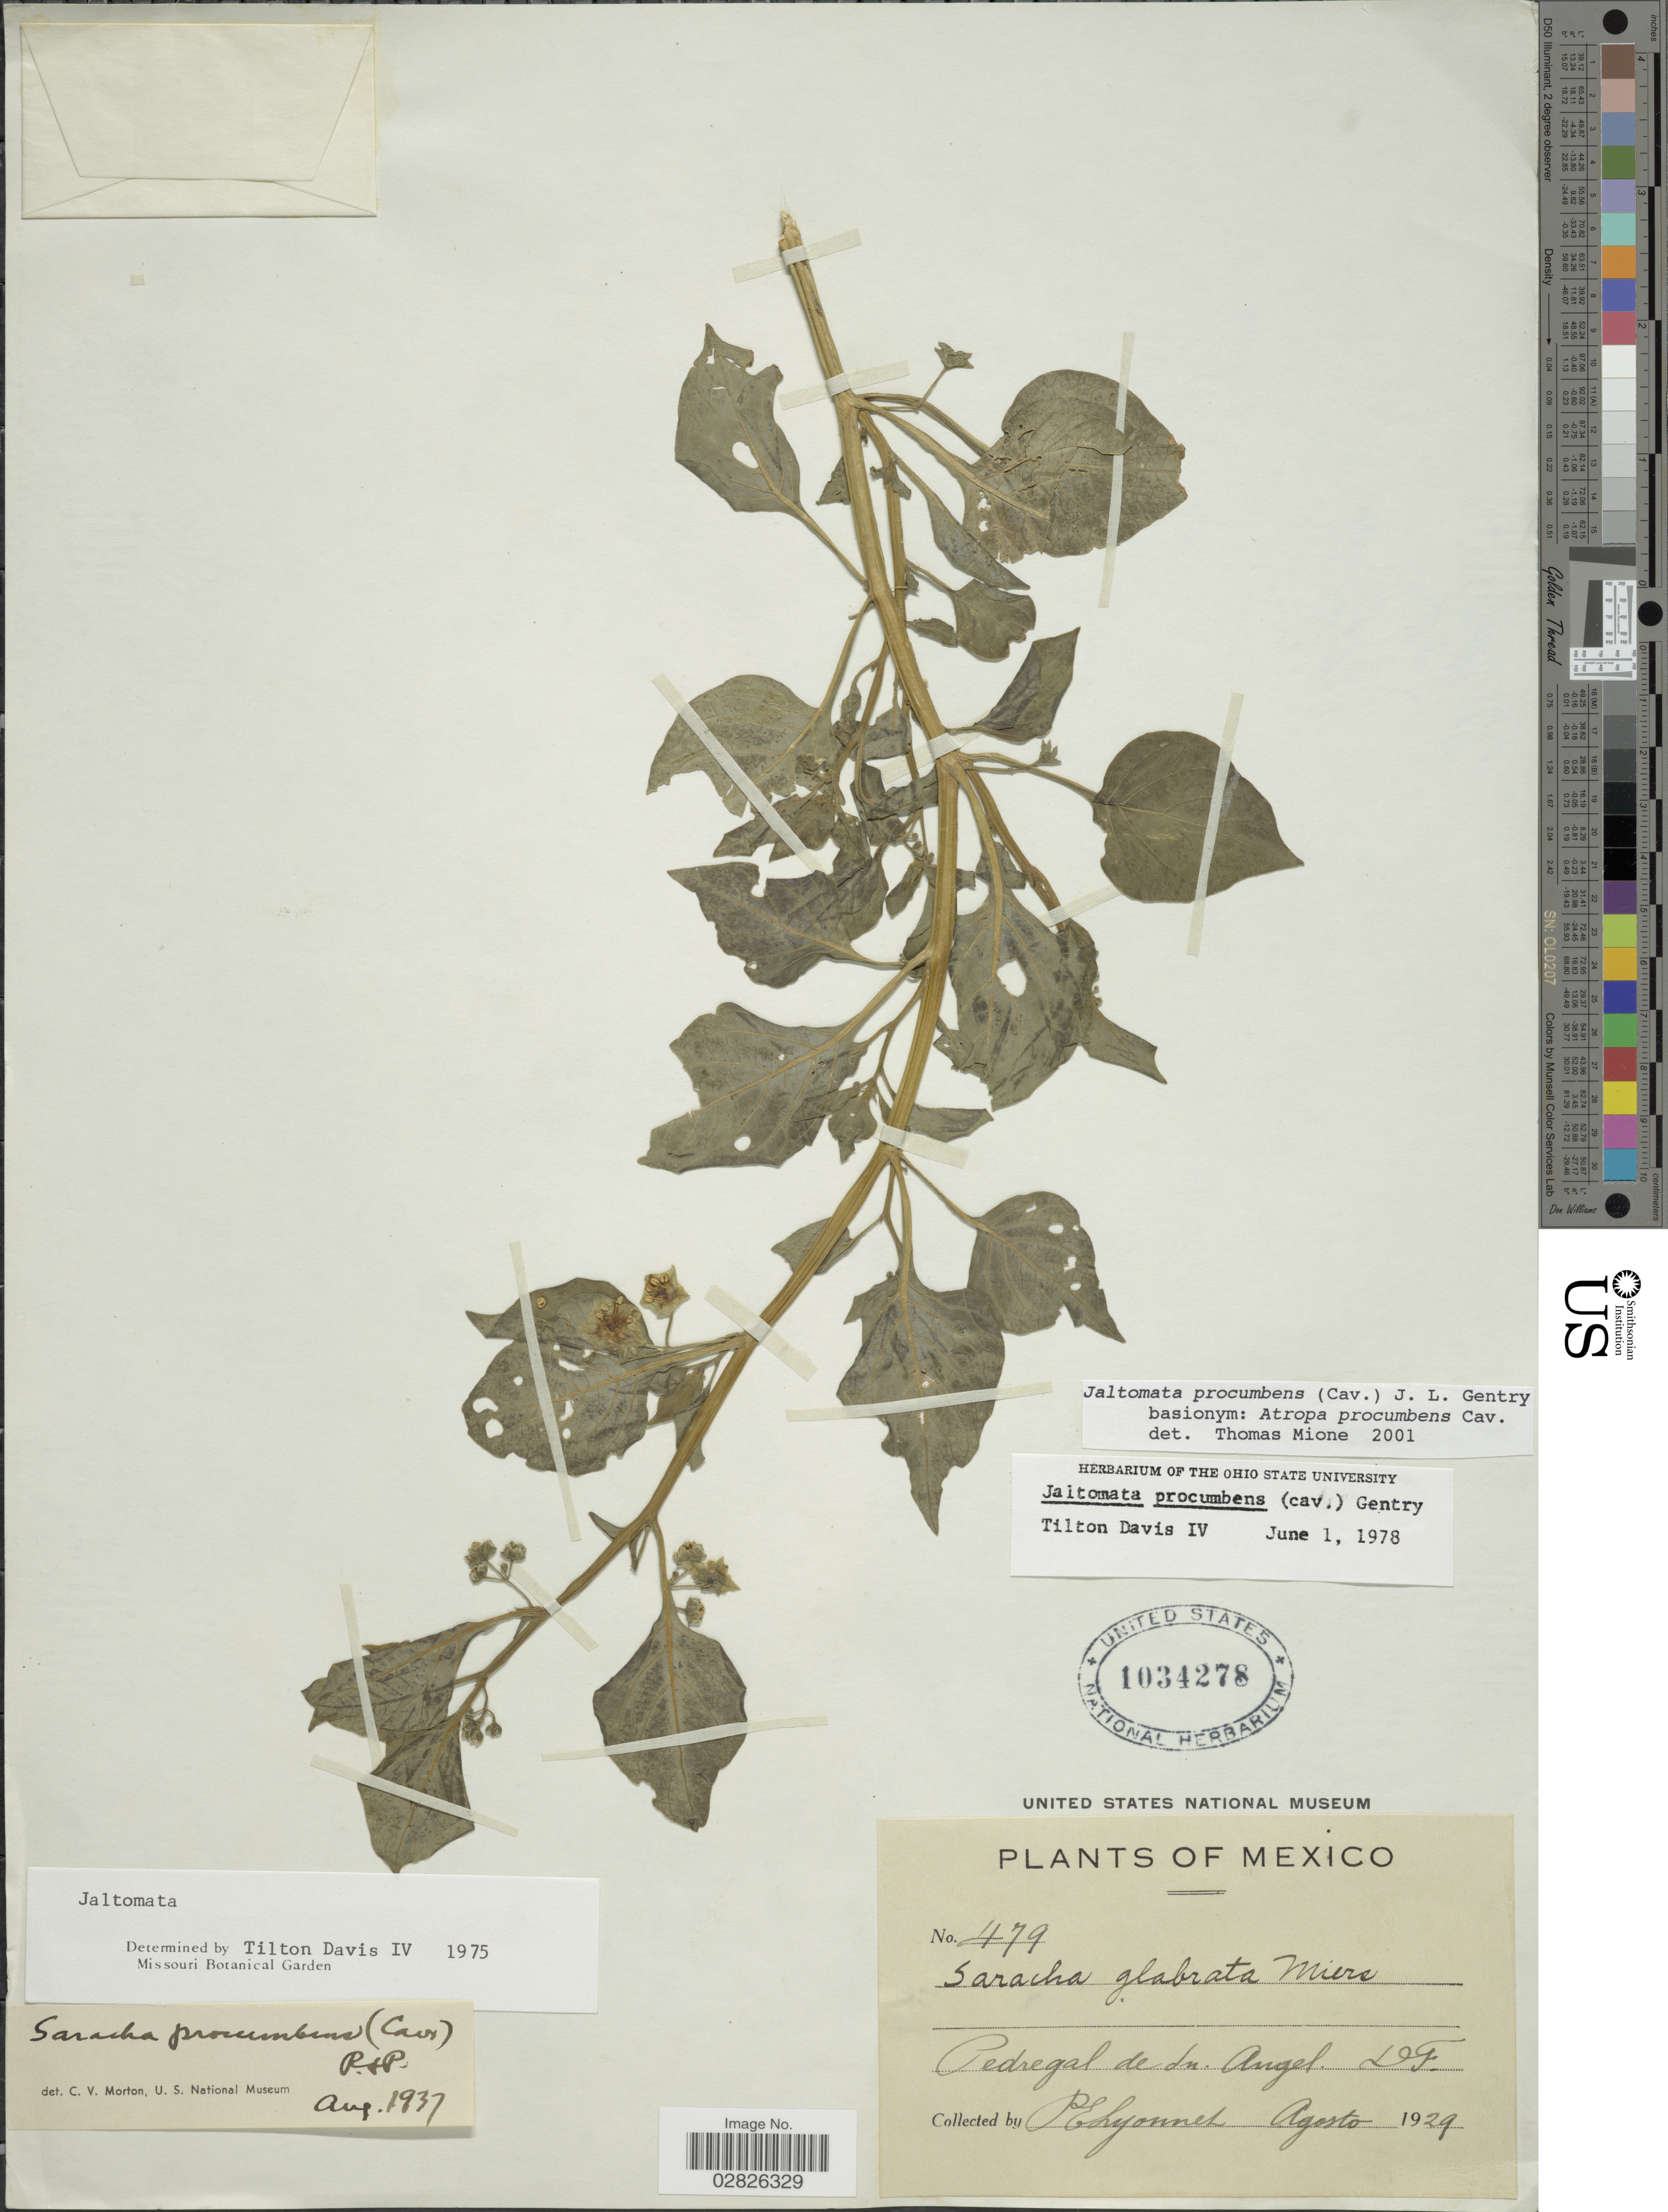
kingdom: Plantae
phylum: Tracheophyta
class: Magnoliopsida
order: Solanales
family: Solanaceae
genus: Jaltomata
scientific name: Jaltomata procumbens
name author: (Cav.) J.L. Gentry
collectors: P. Lyonnet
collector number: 479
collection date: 1929-08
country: Mexico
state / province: Distrito Federal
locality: Pedregal de Sn. Angel.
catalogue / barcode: US 1034278